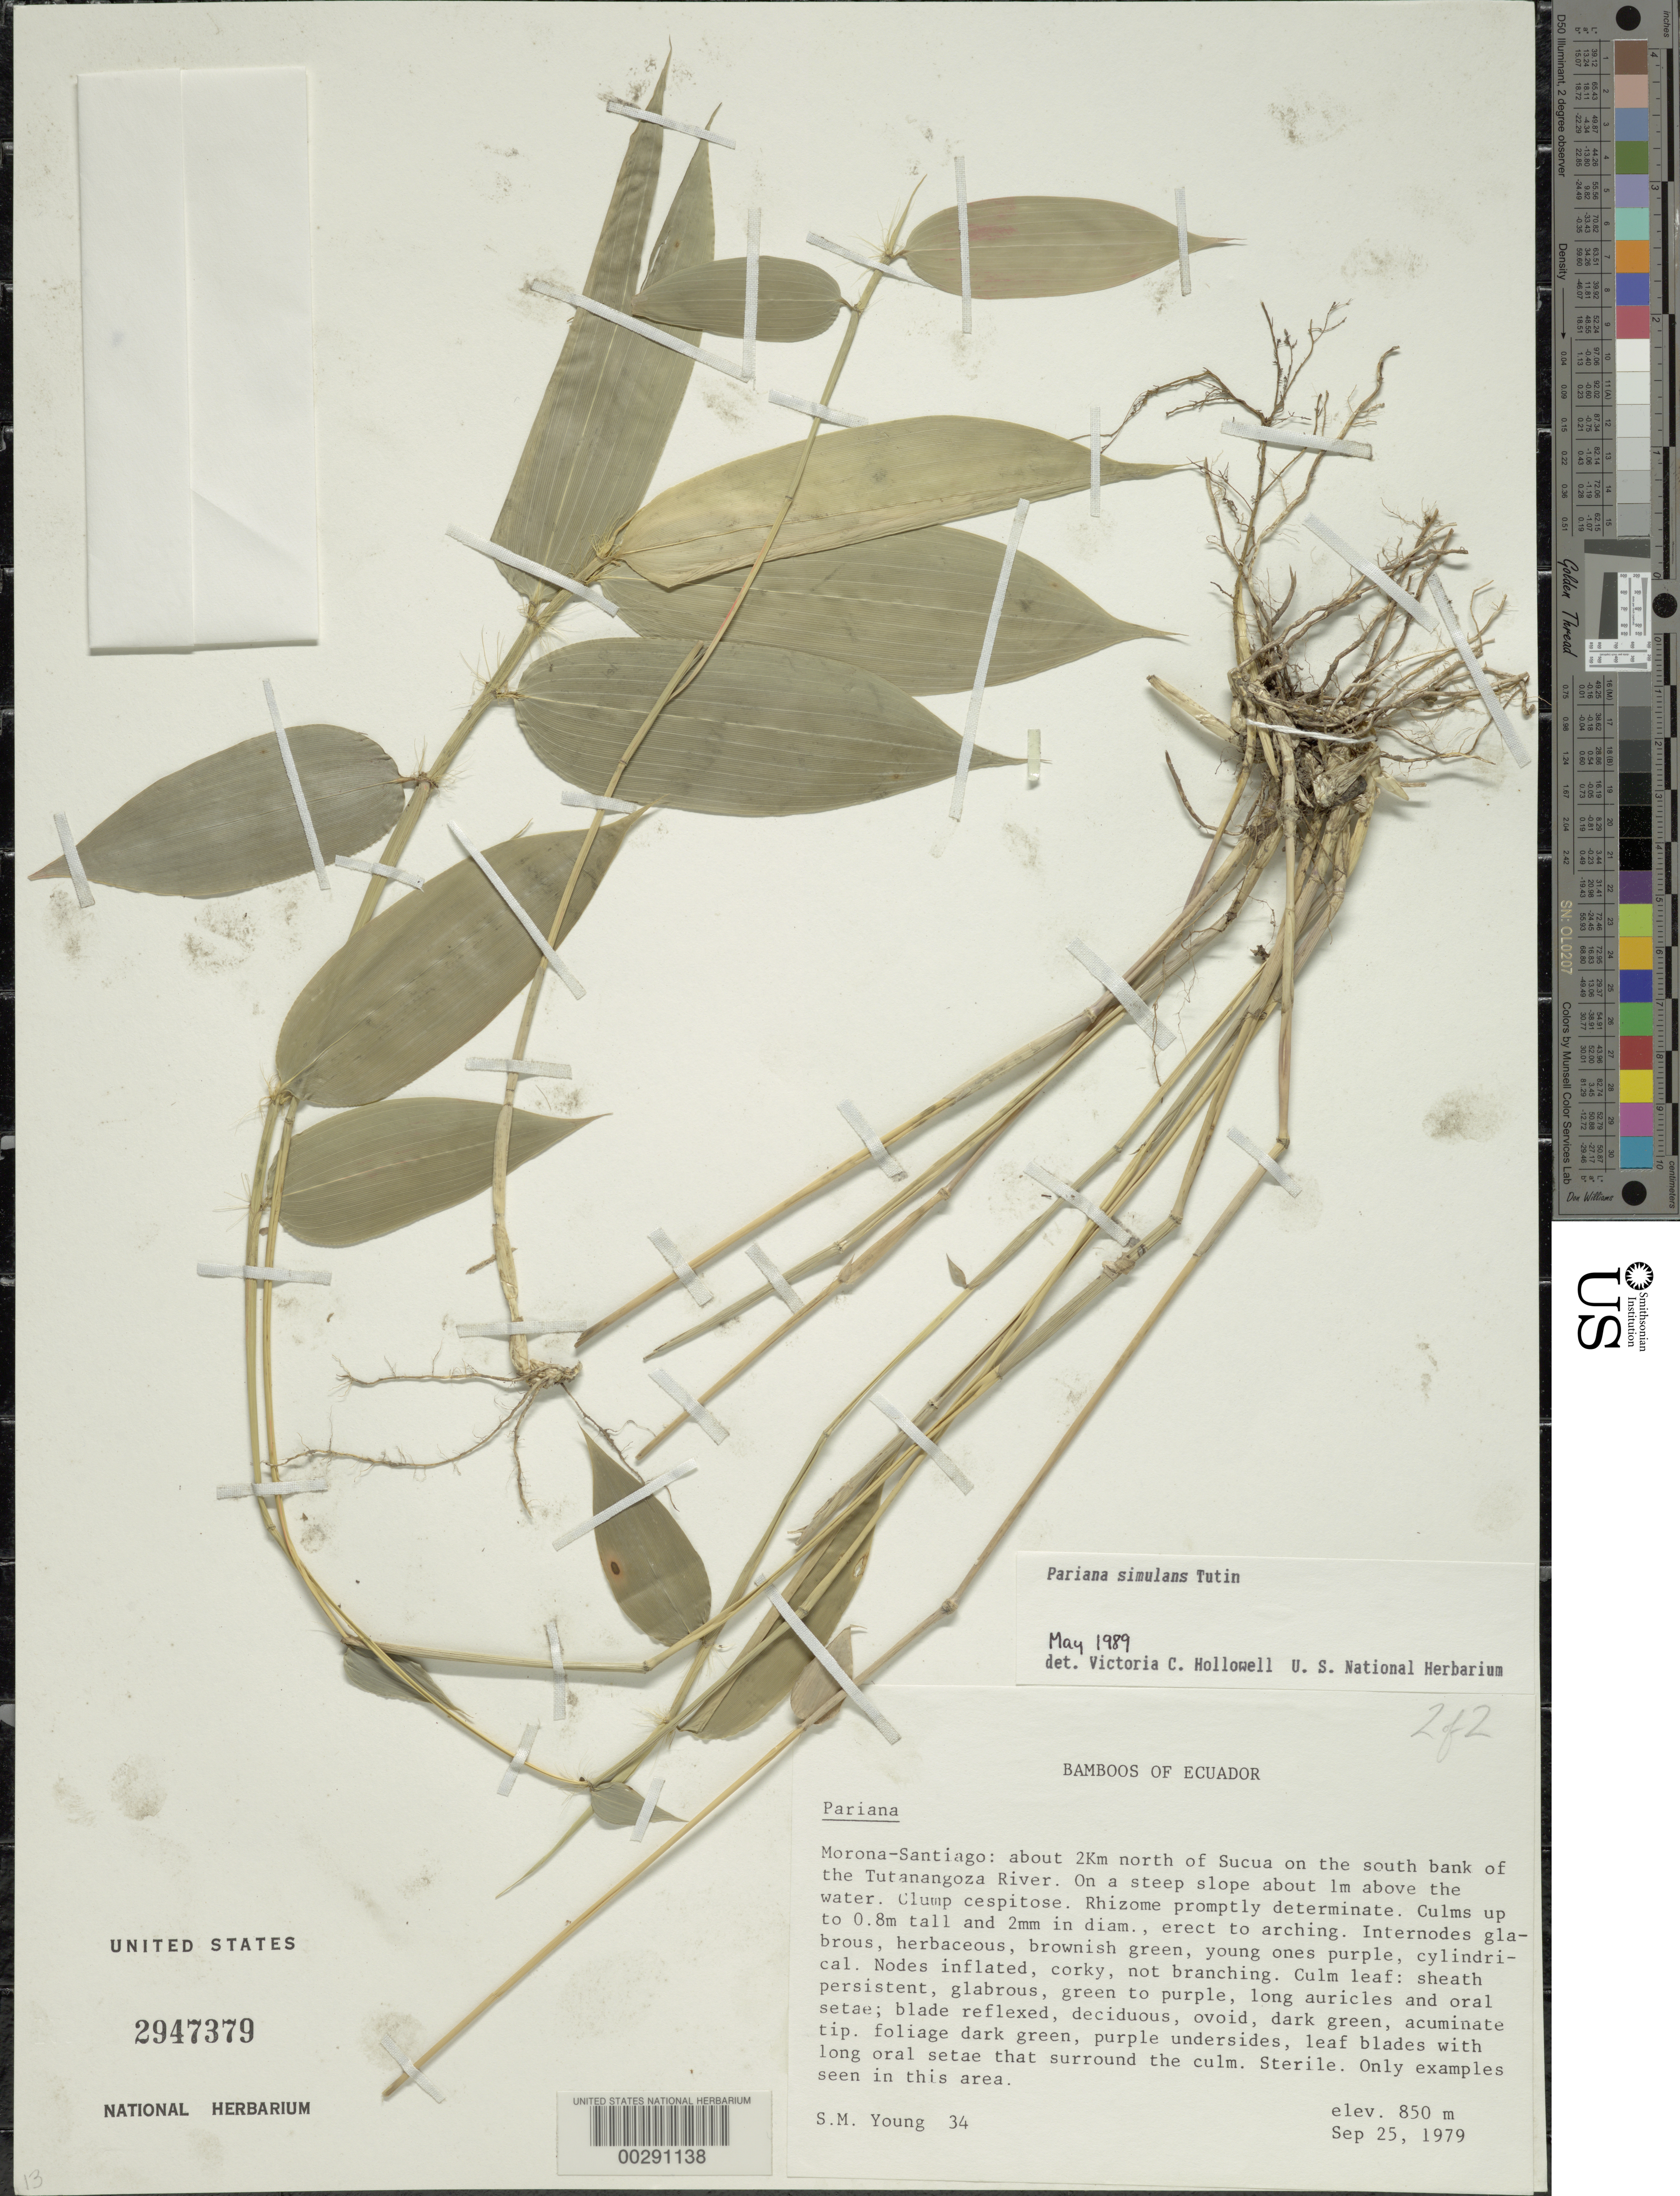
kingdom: Plantae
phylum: Tracheophyta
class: Liliopsida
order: Poales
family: Poaceae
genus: Pariana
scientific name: Pariana simulans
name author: Tutin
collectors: S. Young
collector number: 34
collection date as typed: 25 Sep 1979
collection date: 1979-09-25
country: Ecuador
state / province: Morona-Santiago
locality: About 2 km N of Sucua on s bank of the tutanangoza River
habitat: Steep slope about 1m above water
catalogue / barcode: US 2947379